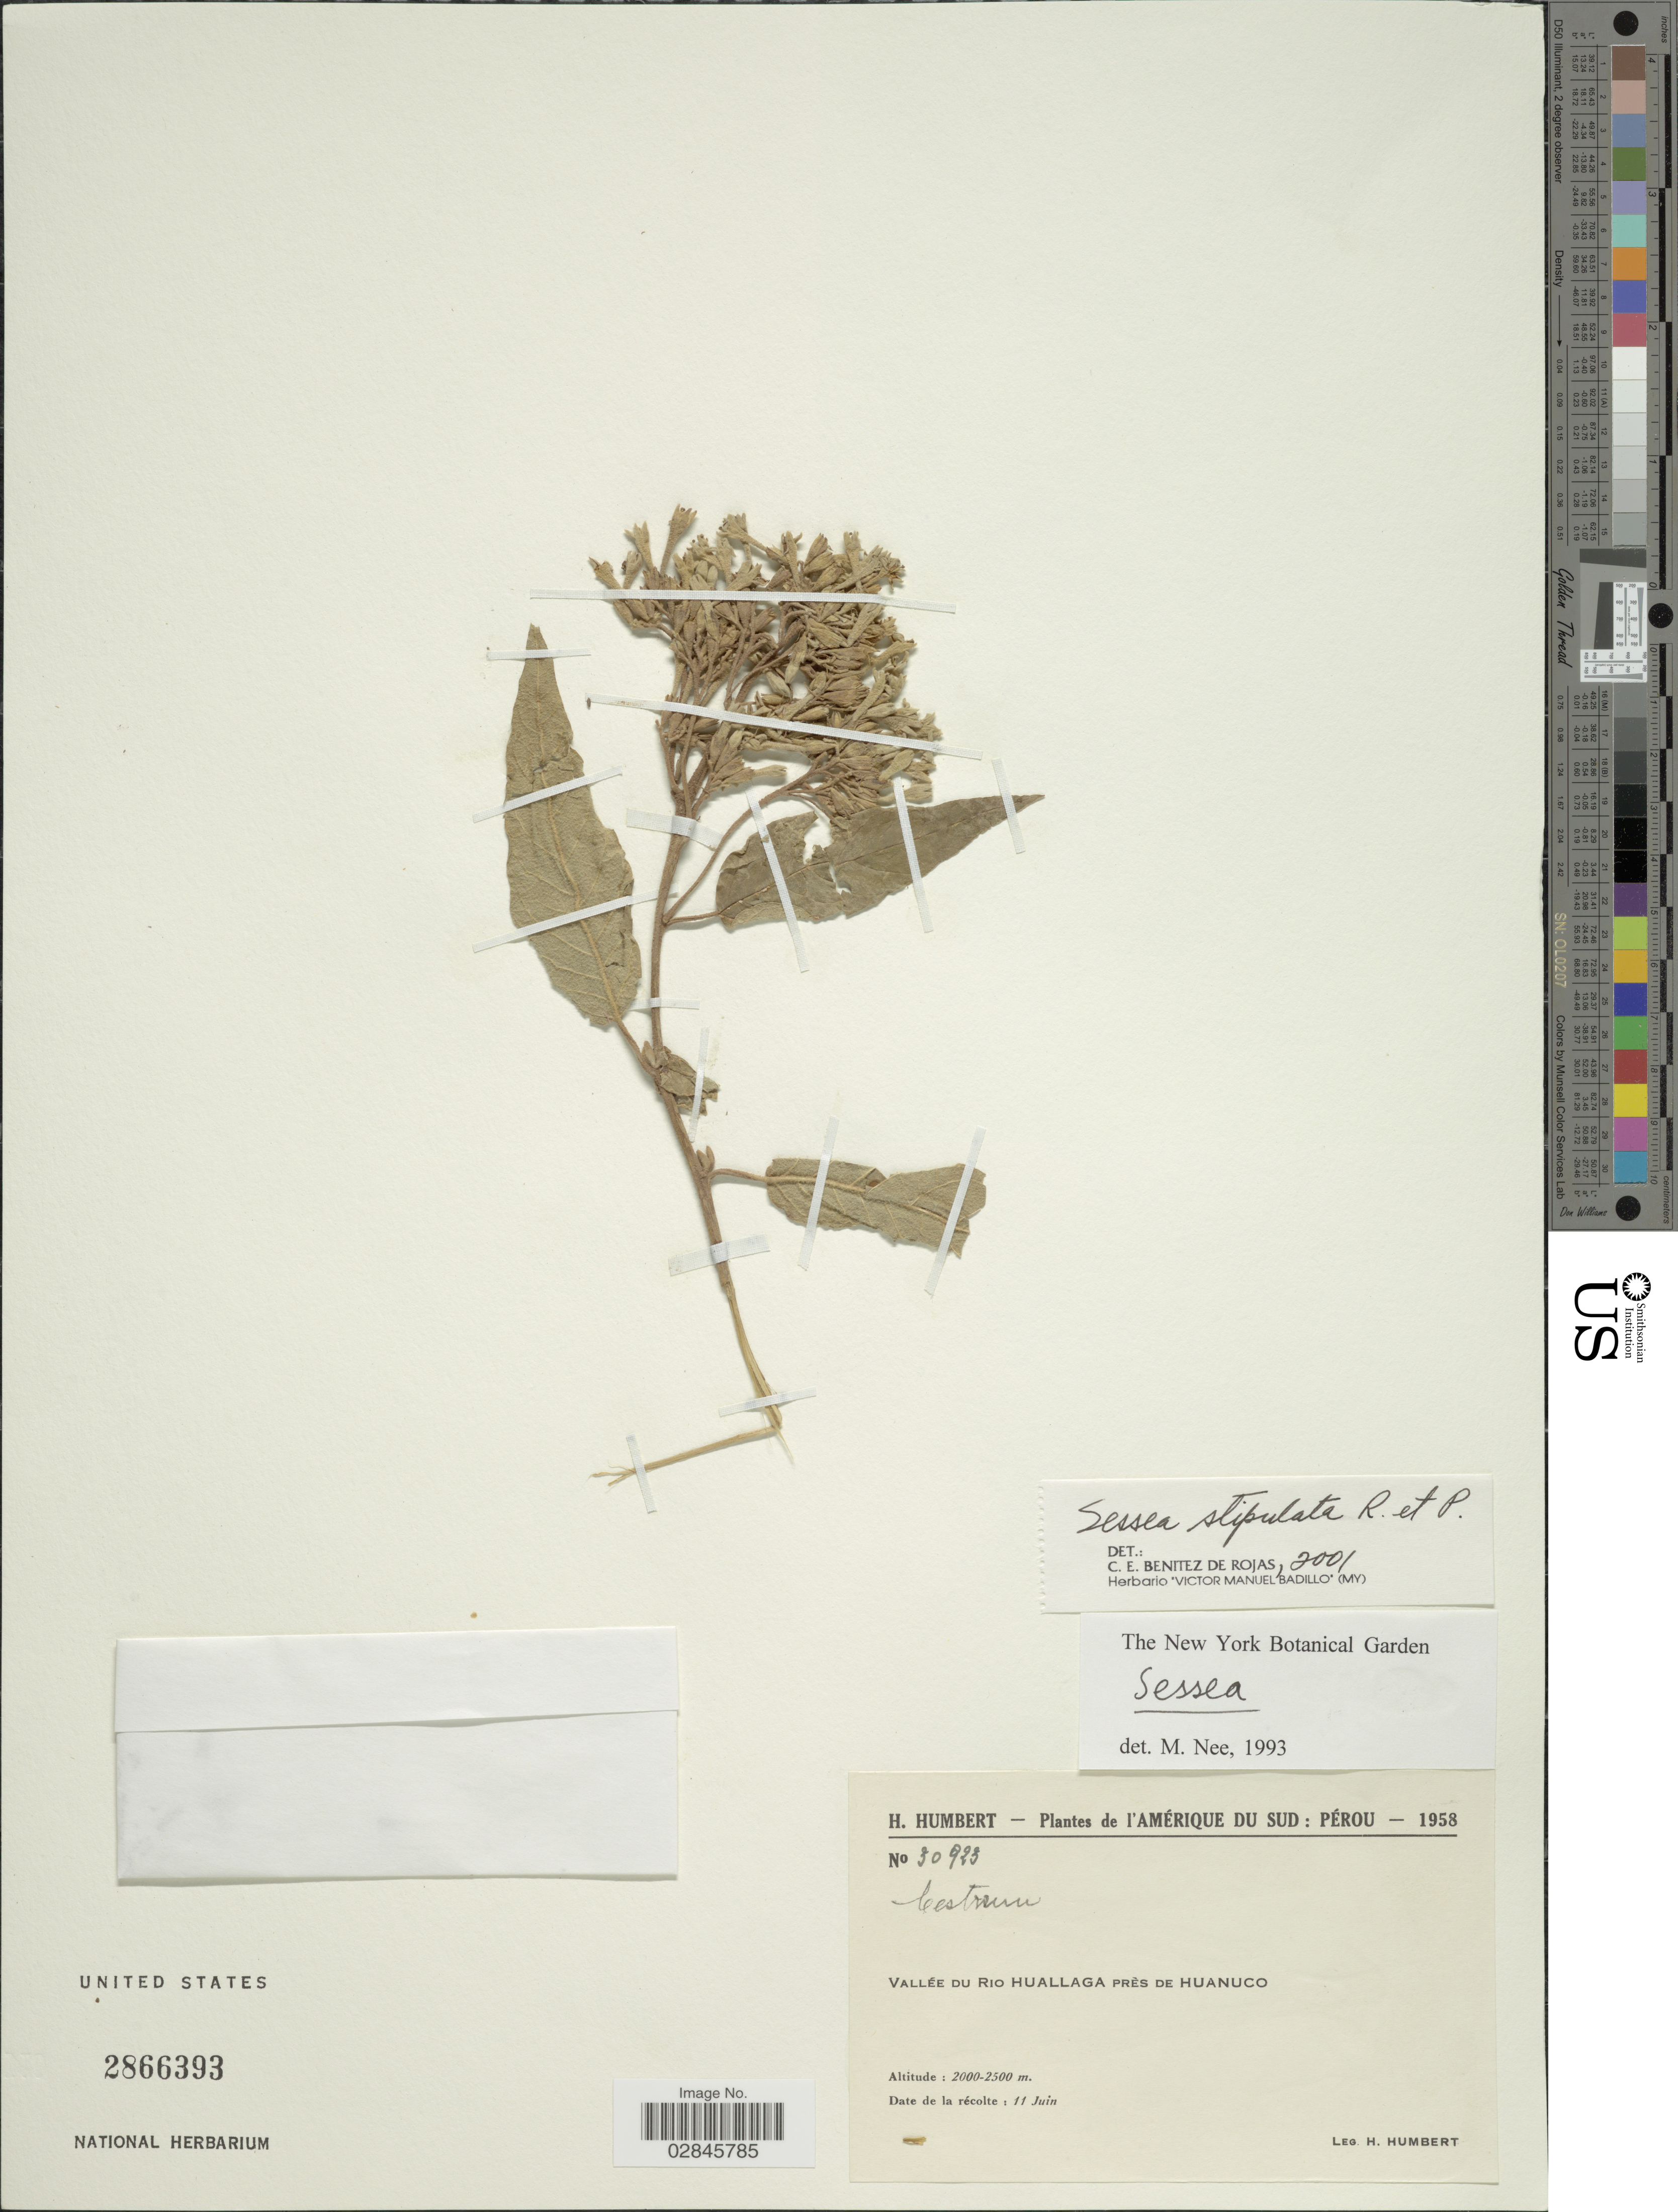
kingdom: Plantae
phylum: Tracheophyta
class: Magnoliopsida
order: Solanales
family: Solanaceae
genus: Sessea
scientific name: Sessea stipulata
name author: Ruiz & Pav.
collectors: H. Humbert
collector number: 30923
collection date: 1958-06-11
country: Peru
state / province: Huánuco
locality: Vallée du Rio Huallaga près de Huanuco.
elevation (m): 2000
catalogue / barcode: US 2866393